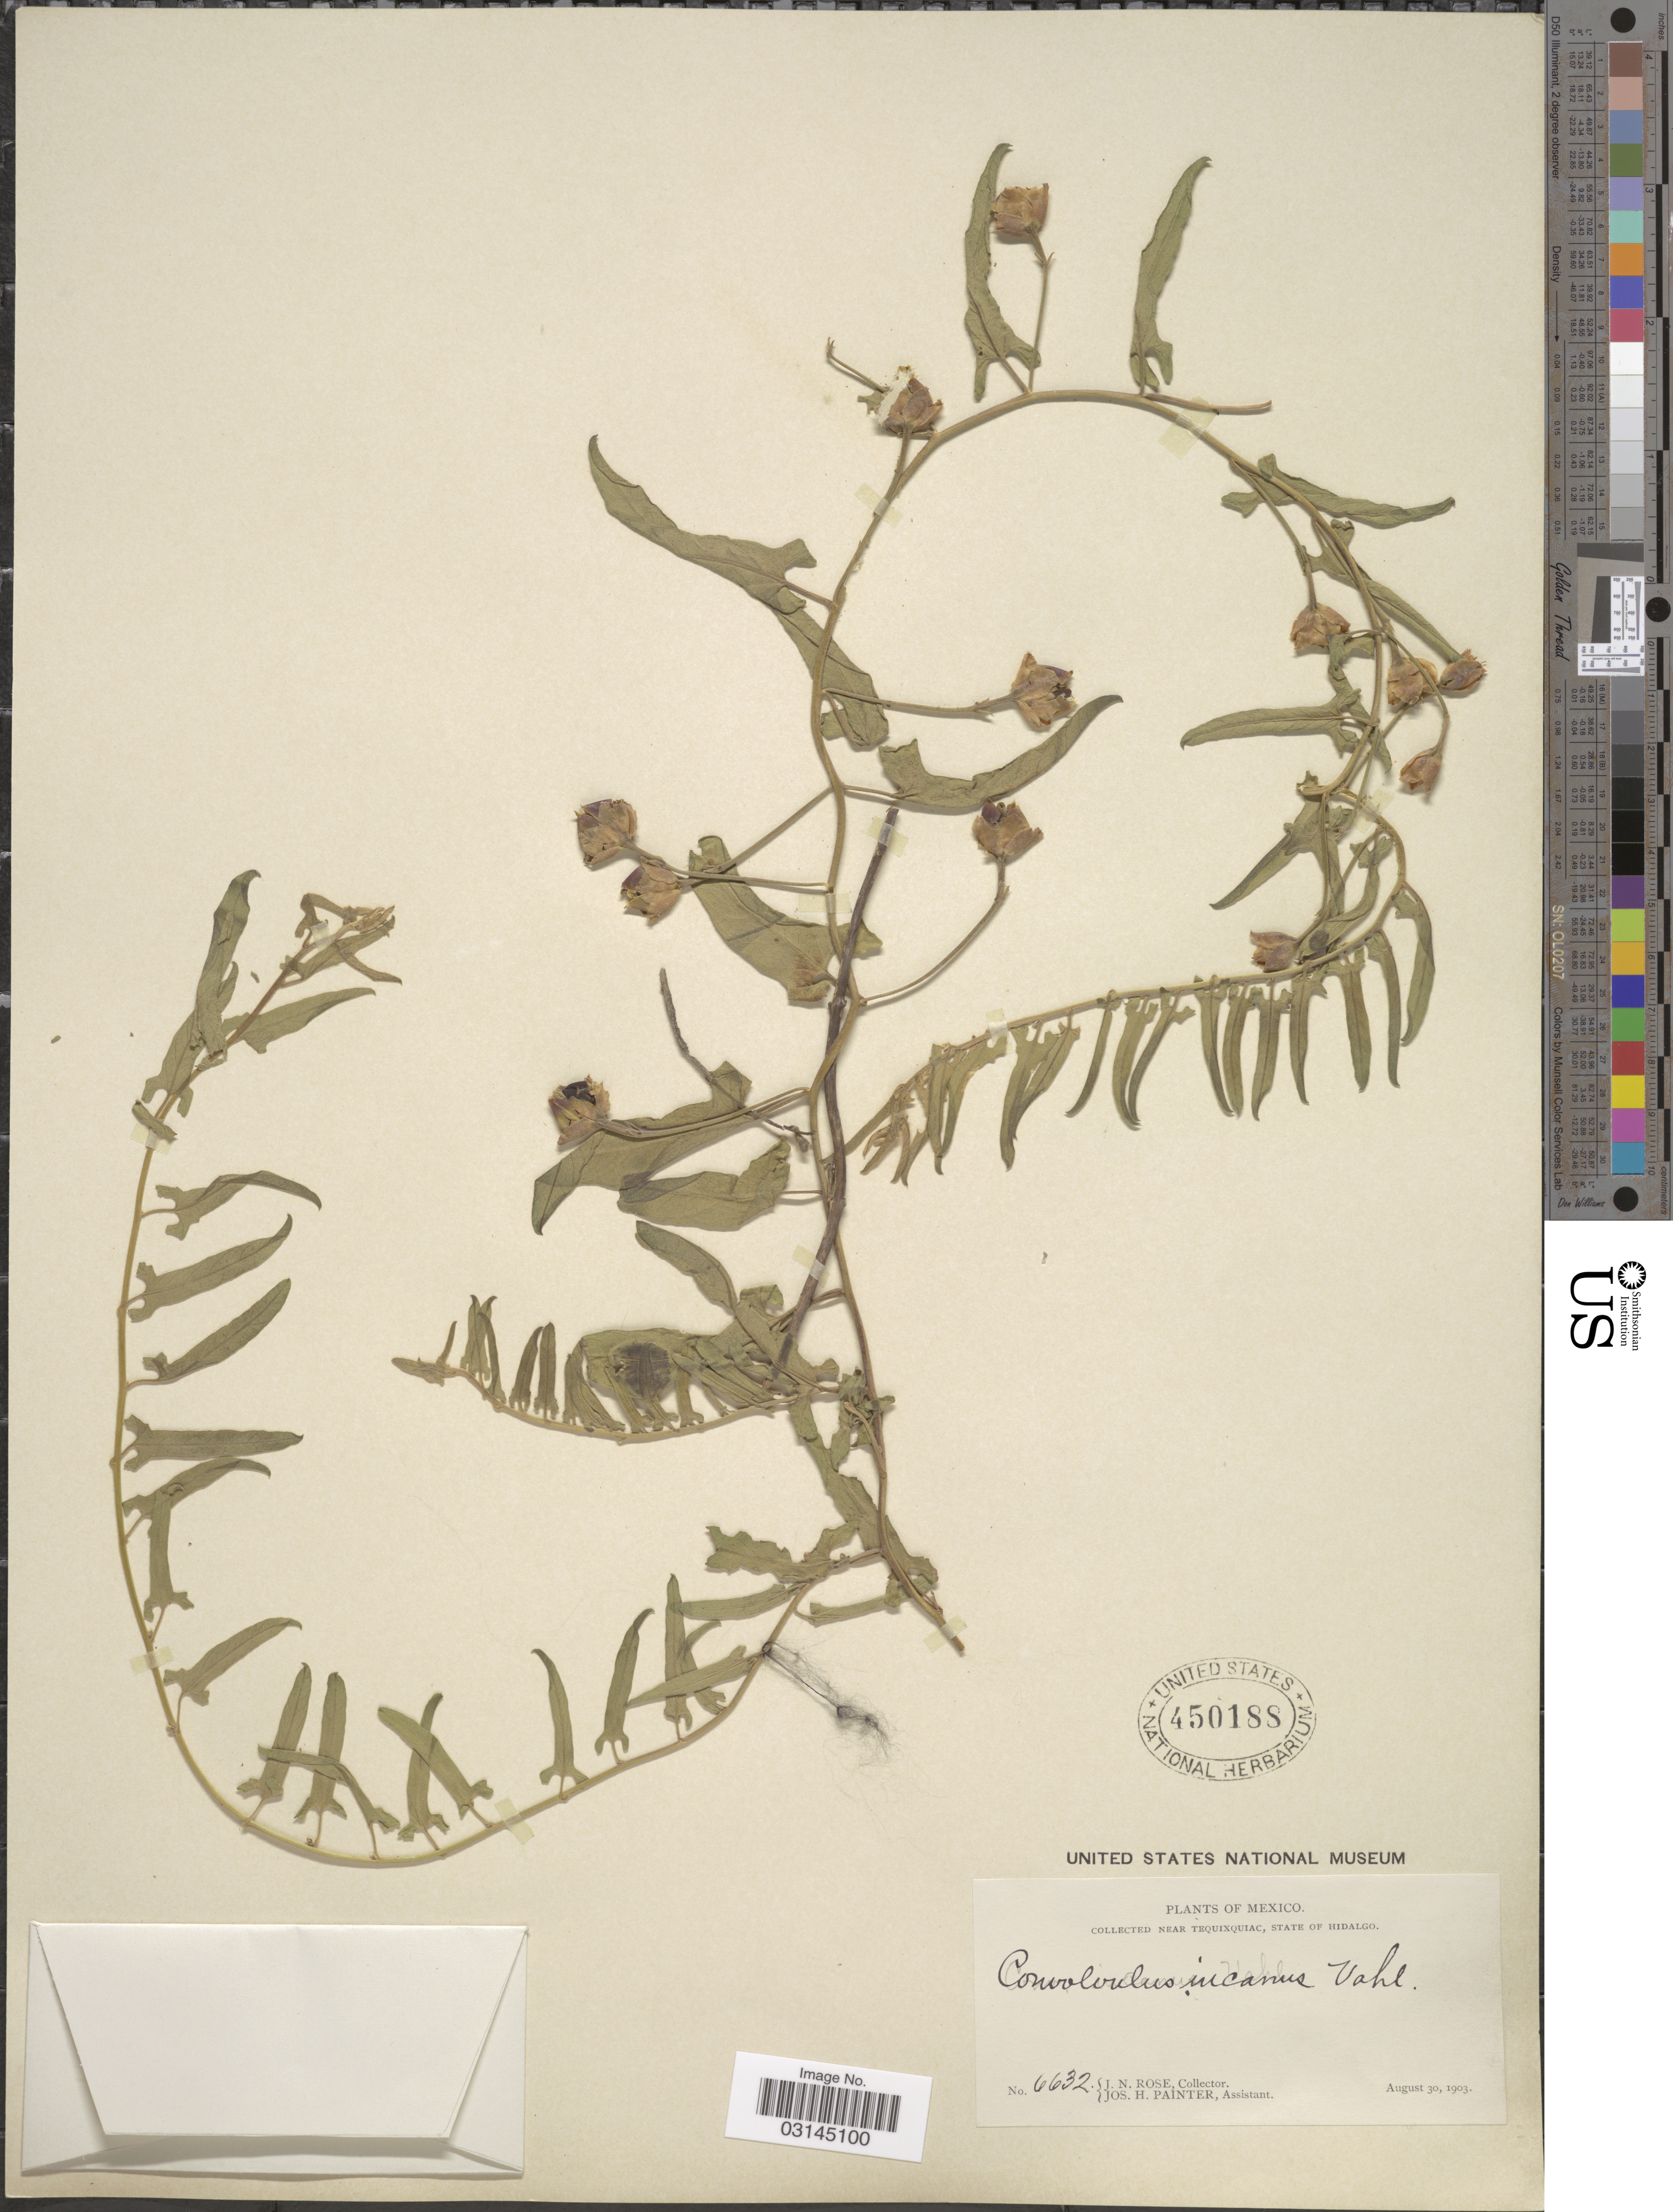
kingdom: Plantae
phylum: Tracheophyta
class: Magnoliopsida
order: Solanales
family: Convolvulaceae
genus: Convolvulus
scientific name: Convolvulus incanus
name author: Vahl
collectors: J. N. Rose & J. H. Painter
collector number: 6632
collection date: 1903-08-30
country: Mexico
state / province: Hidalgo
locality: Near Tequixquiac, State of Hidalgo.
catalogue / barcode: US 450188